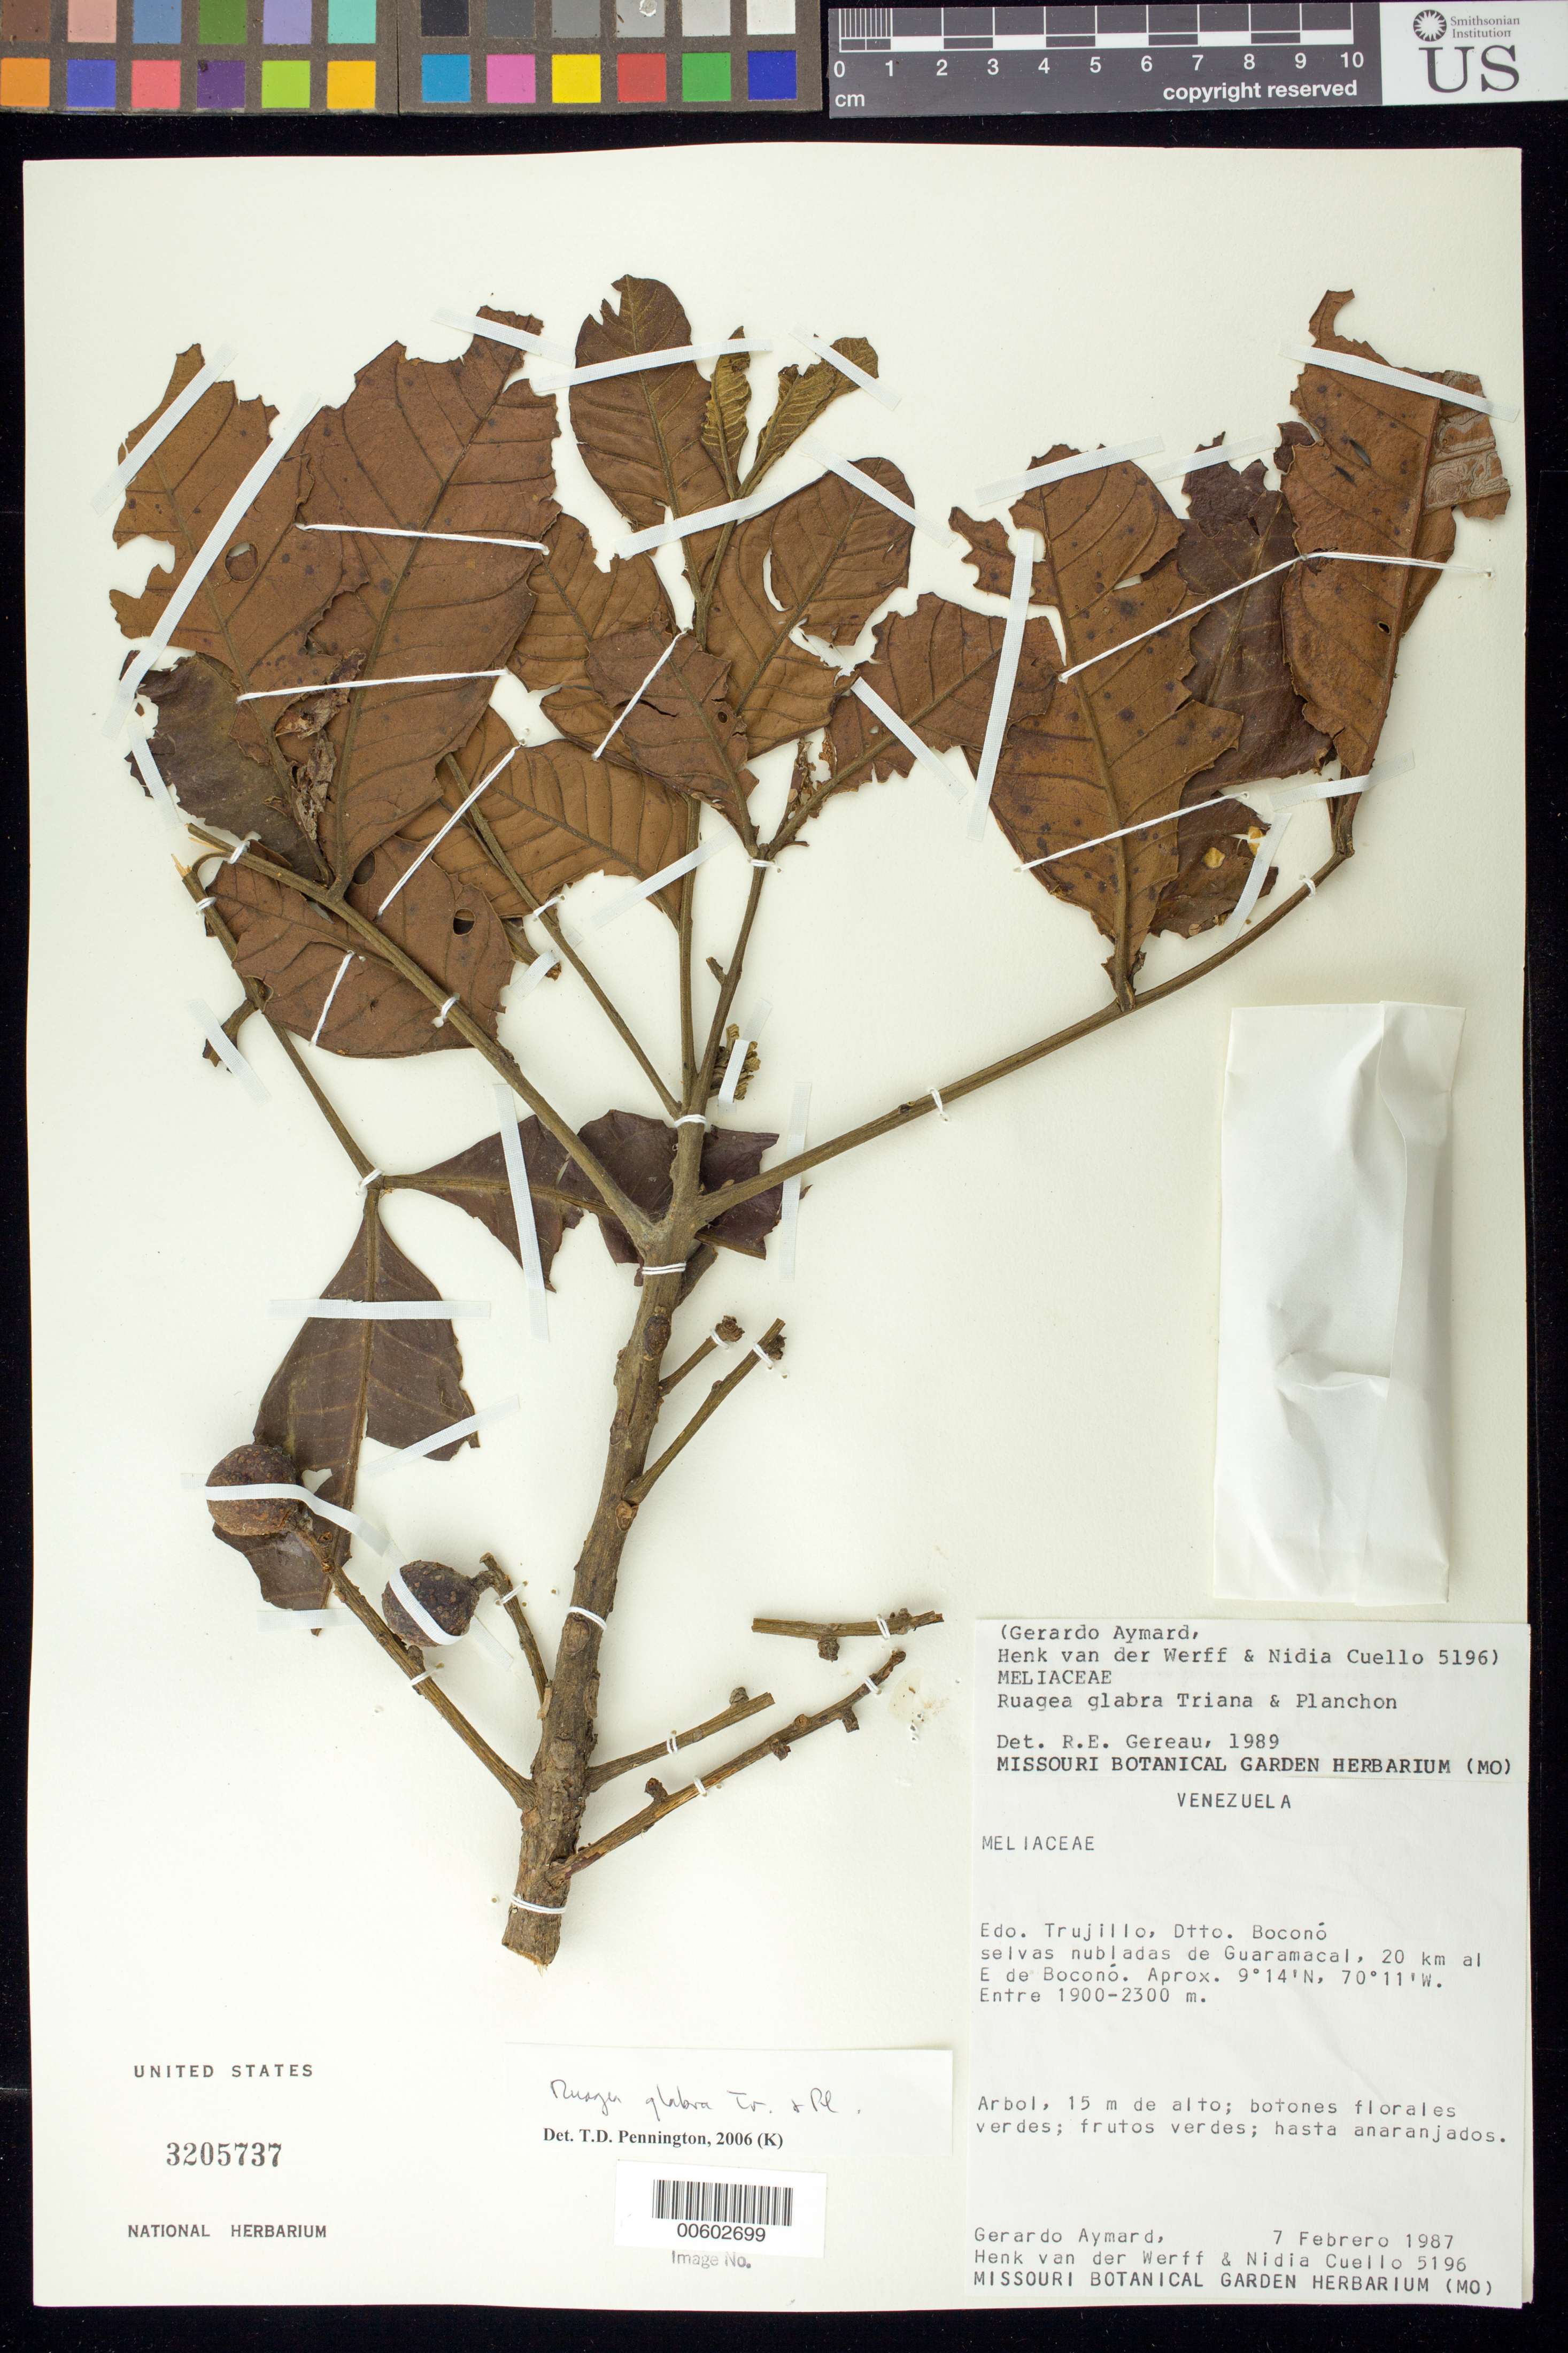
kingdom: Plantae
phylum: Tracheophyta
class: Magnoliopsida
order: Sapindales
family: Meliaceae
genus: Ruagea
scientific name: Ruagea glabra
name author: Triana & Planch.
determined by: Gereau, R. E.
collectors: G. A. Aymard, H. van der Werff & N. L. Cuello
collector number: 5196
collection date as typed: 07 Feb 1987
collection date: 1987-02-07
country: Venezuela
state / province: Trujillo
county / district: Boconó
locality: Guaramacal. 20 km E Boconó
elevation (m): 1900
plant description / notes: MO, PORT, US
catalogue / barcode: US 3205737